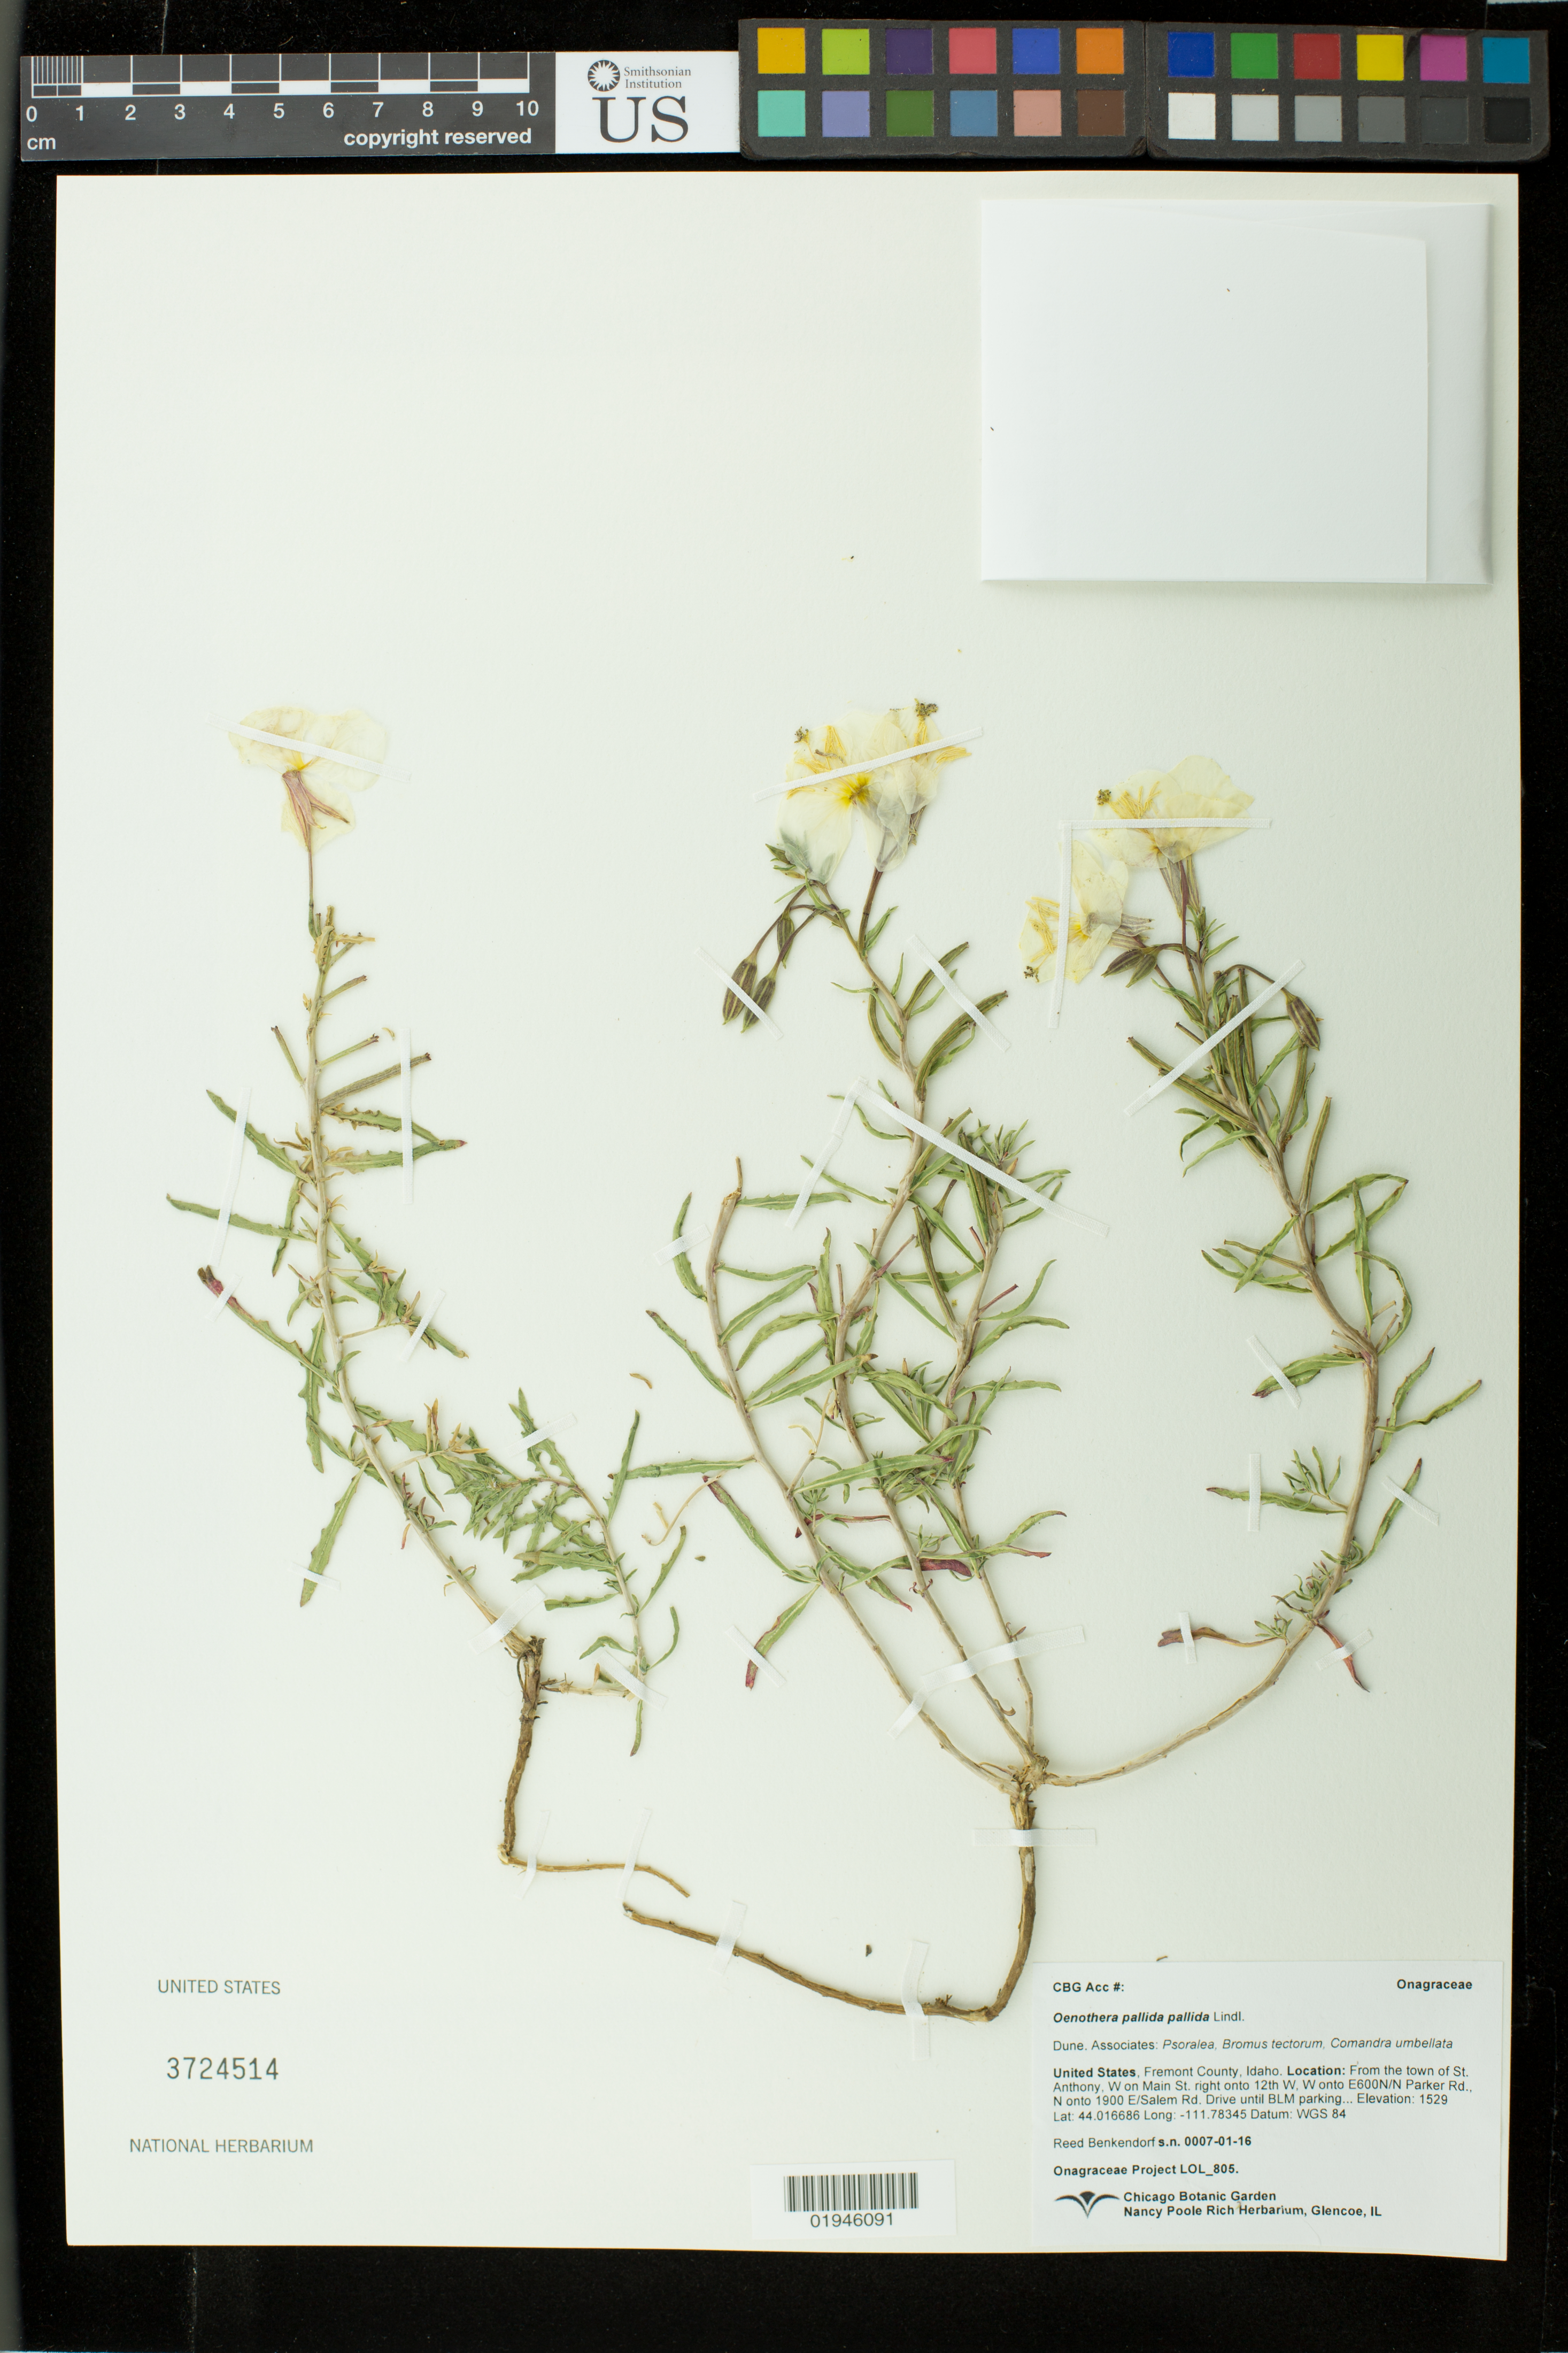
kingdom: Plantae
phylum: Tracheophyta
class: Magnoliopsida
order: Myrtales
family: Onagraceae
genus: Oenothera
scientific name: Oenothera pallida subsp. pallida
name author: Lindl.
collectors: R. Benkendorf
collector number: LOL 805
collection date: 2016-07-01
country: United States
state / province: Idaho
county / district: Fremont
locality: From the town of St. Anthony, W on Main St. right onto 12th W, W onto E600N/N Parker Rd., N onto 1900 E/Salem Rd. Drive until BLM parking.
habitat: Dune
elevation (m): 1529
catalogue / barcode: US 3724514